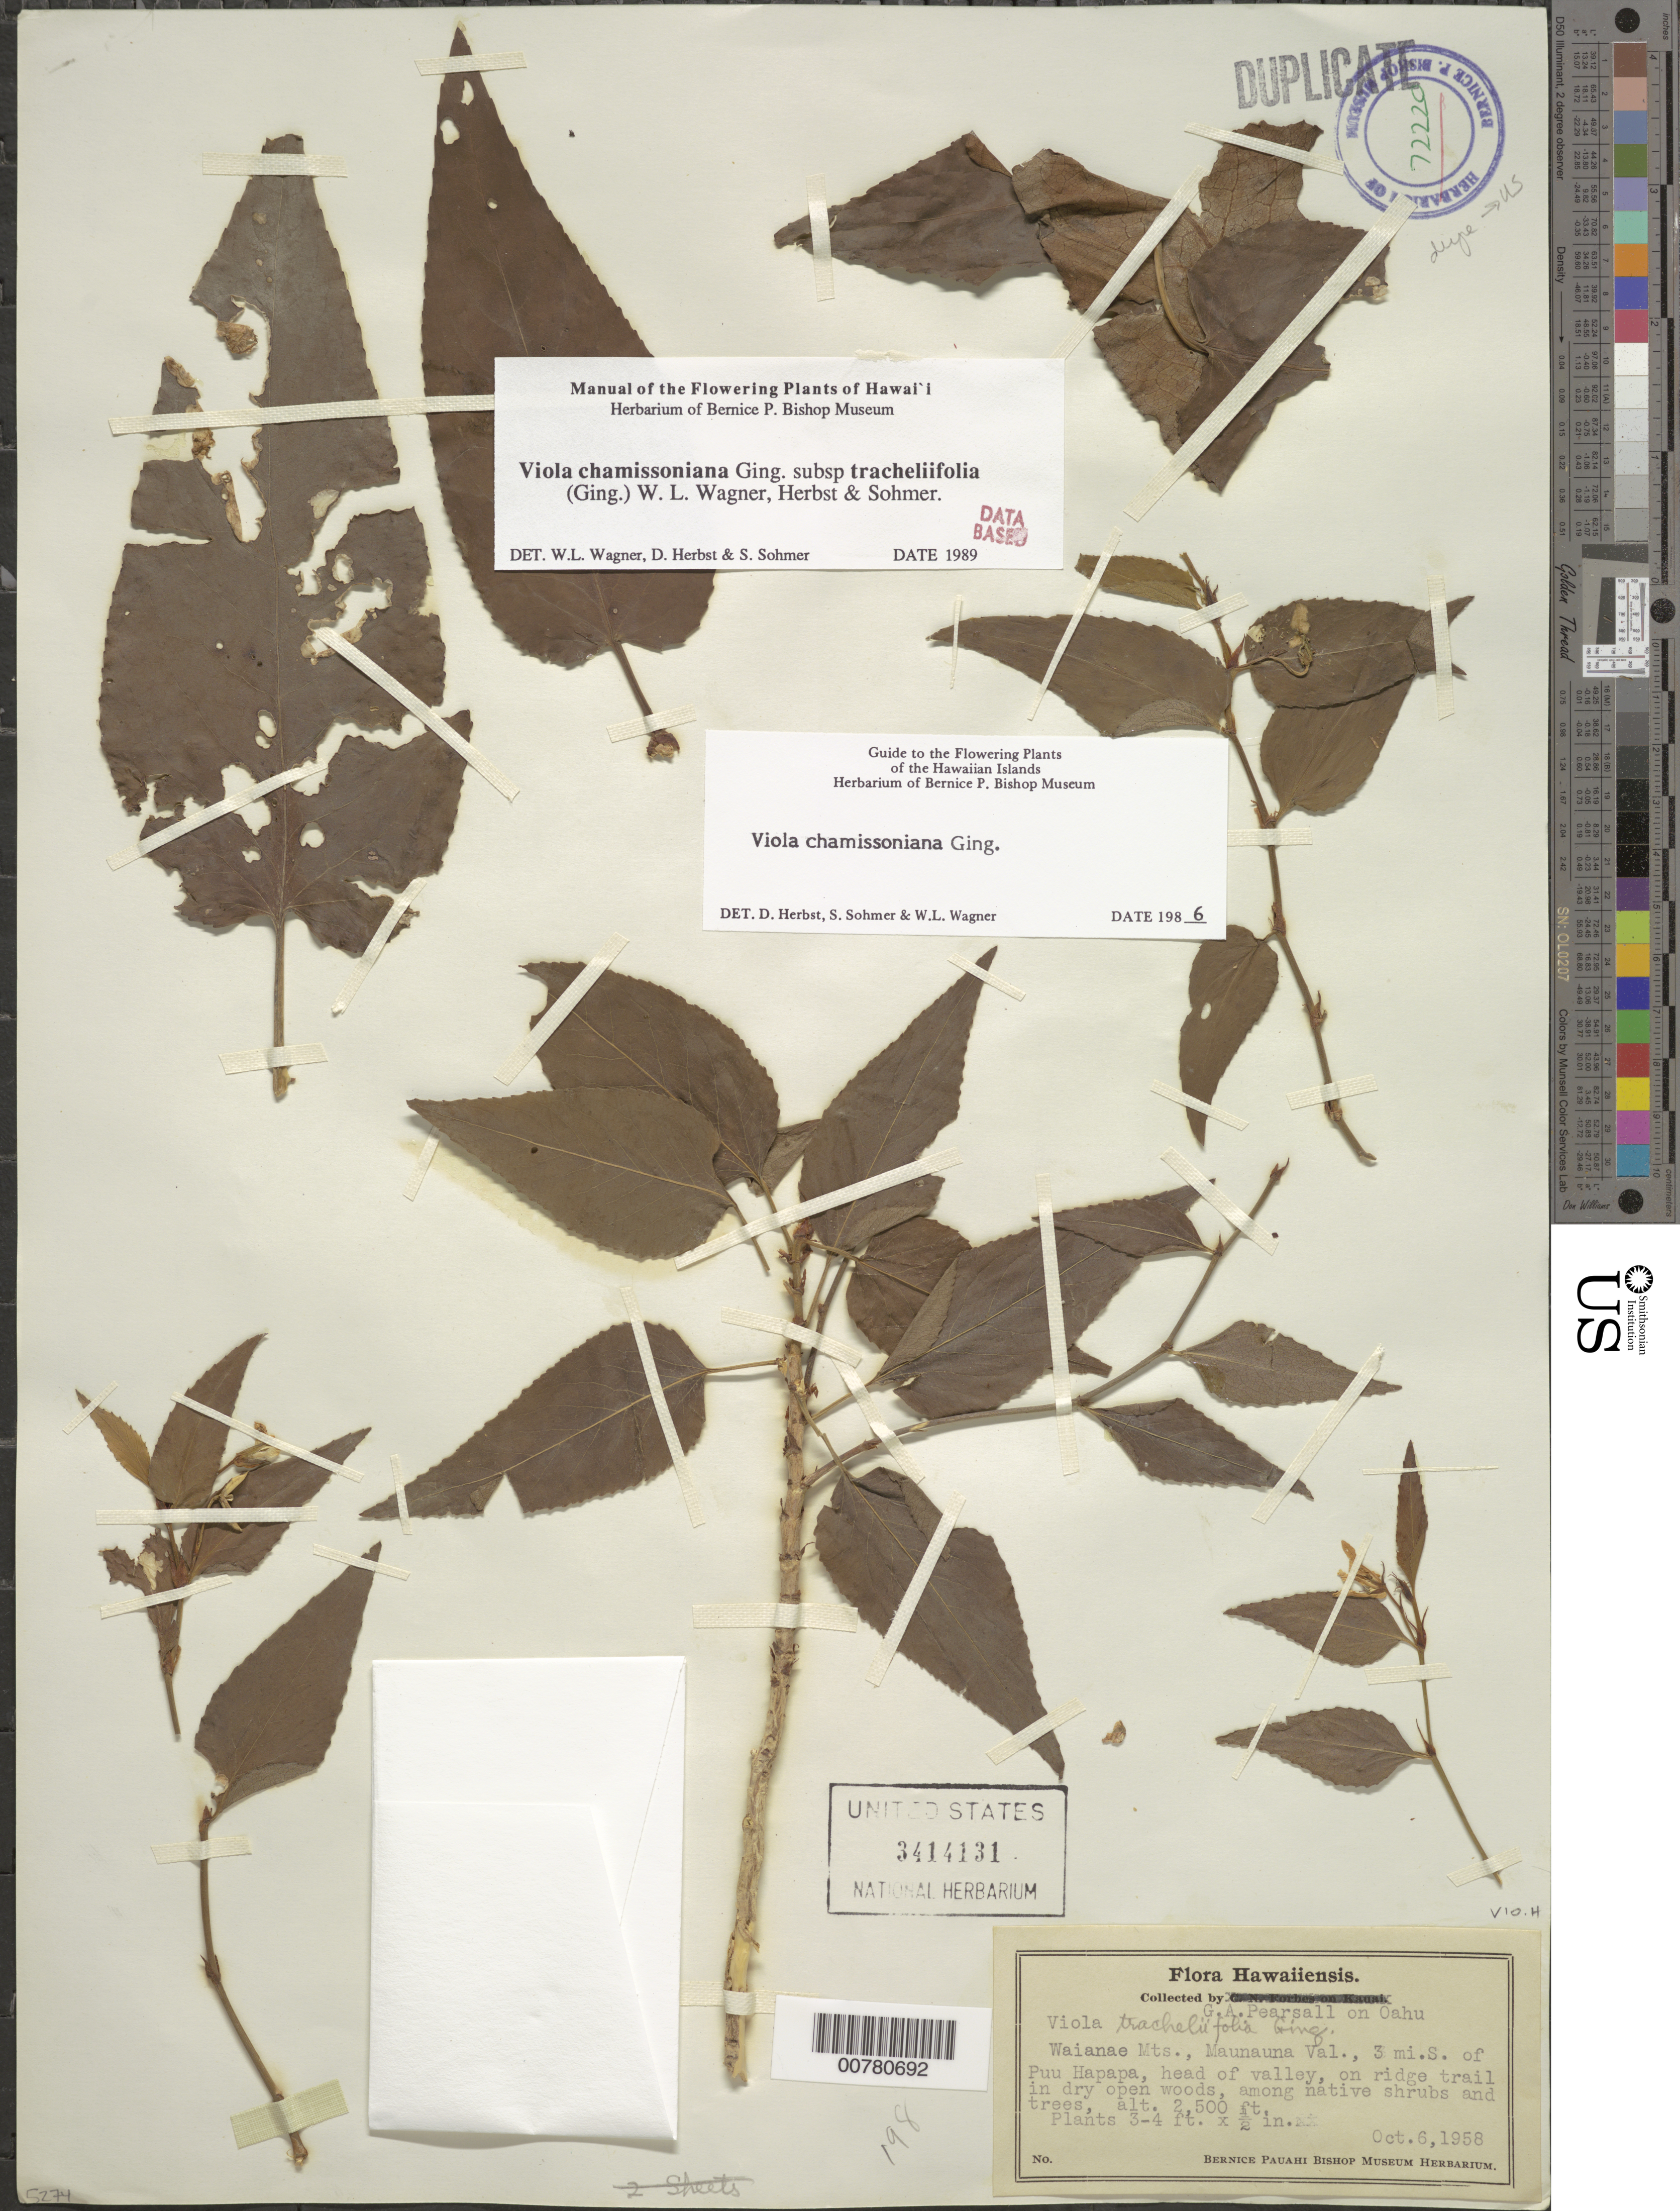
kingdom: Plantae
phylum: Tracheophyta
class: Magnoliopsida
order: Malpighiales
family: Violaceae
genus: Viola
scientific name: Viola chamissoniana subsp. tracheliifolia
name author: (Ging.) W.L. Wagner et al.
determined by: Wagner, W. L.; Herbst, D. R.; Sohmer, S. H.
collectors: G. Pearsall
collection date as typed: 6 Oct 1958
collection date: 1958-10-06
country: United States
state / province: Hawaii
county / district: Honolulu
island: Oahu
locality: Waianae Mts, Maunauna Valley 3 mi S of Puu Hapapa, head of valley, on ridge trail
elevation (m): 762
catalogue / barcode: US 3414131